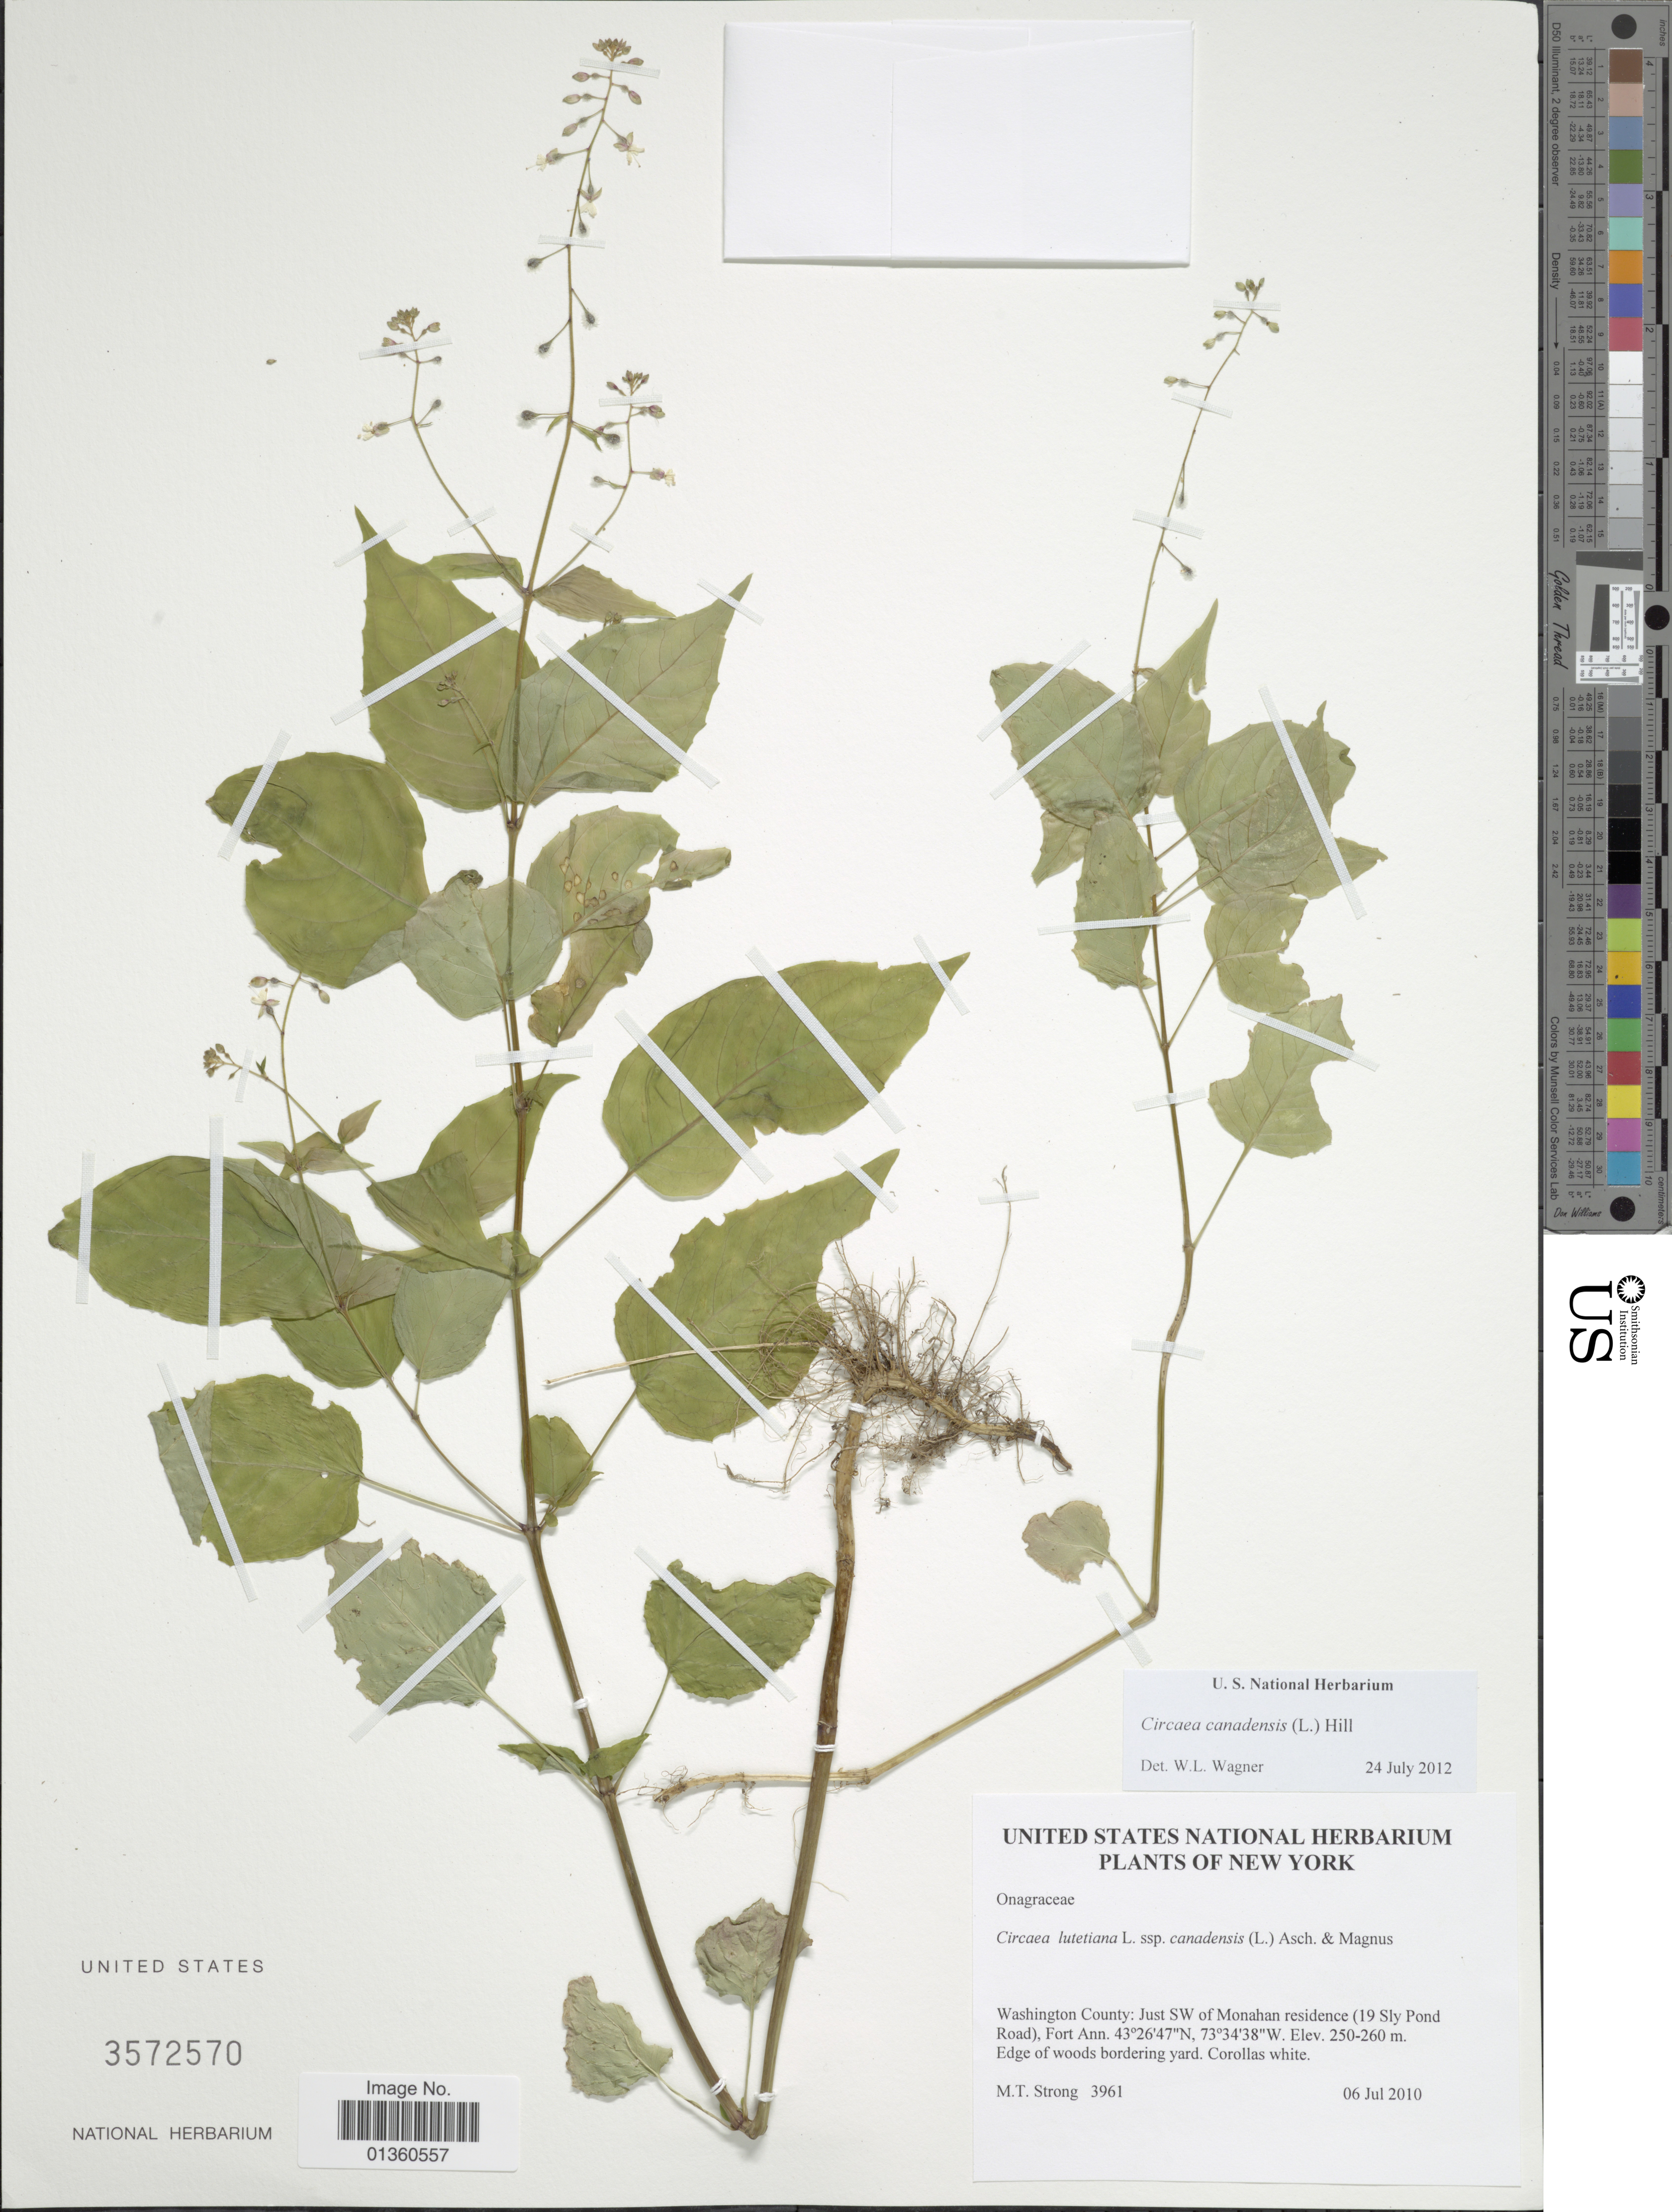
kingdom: Plantae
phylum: Tracheophyta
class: Magnoliopsida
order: Myrtales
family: Onagraceae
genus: Circaea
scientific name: Circaea canadensis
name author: (L.) Hill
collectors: M. T. Strong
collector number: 3961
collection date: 2010-07-06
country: United States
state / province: New York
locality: Washington County: Just SW of Monahan residence (19 Sly Pond Road), Fort Ann.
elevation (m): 250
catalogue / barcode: US 3572570